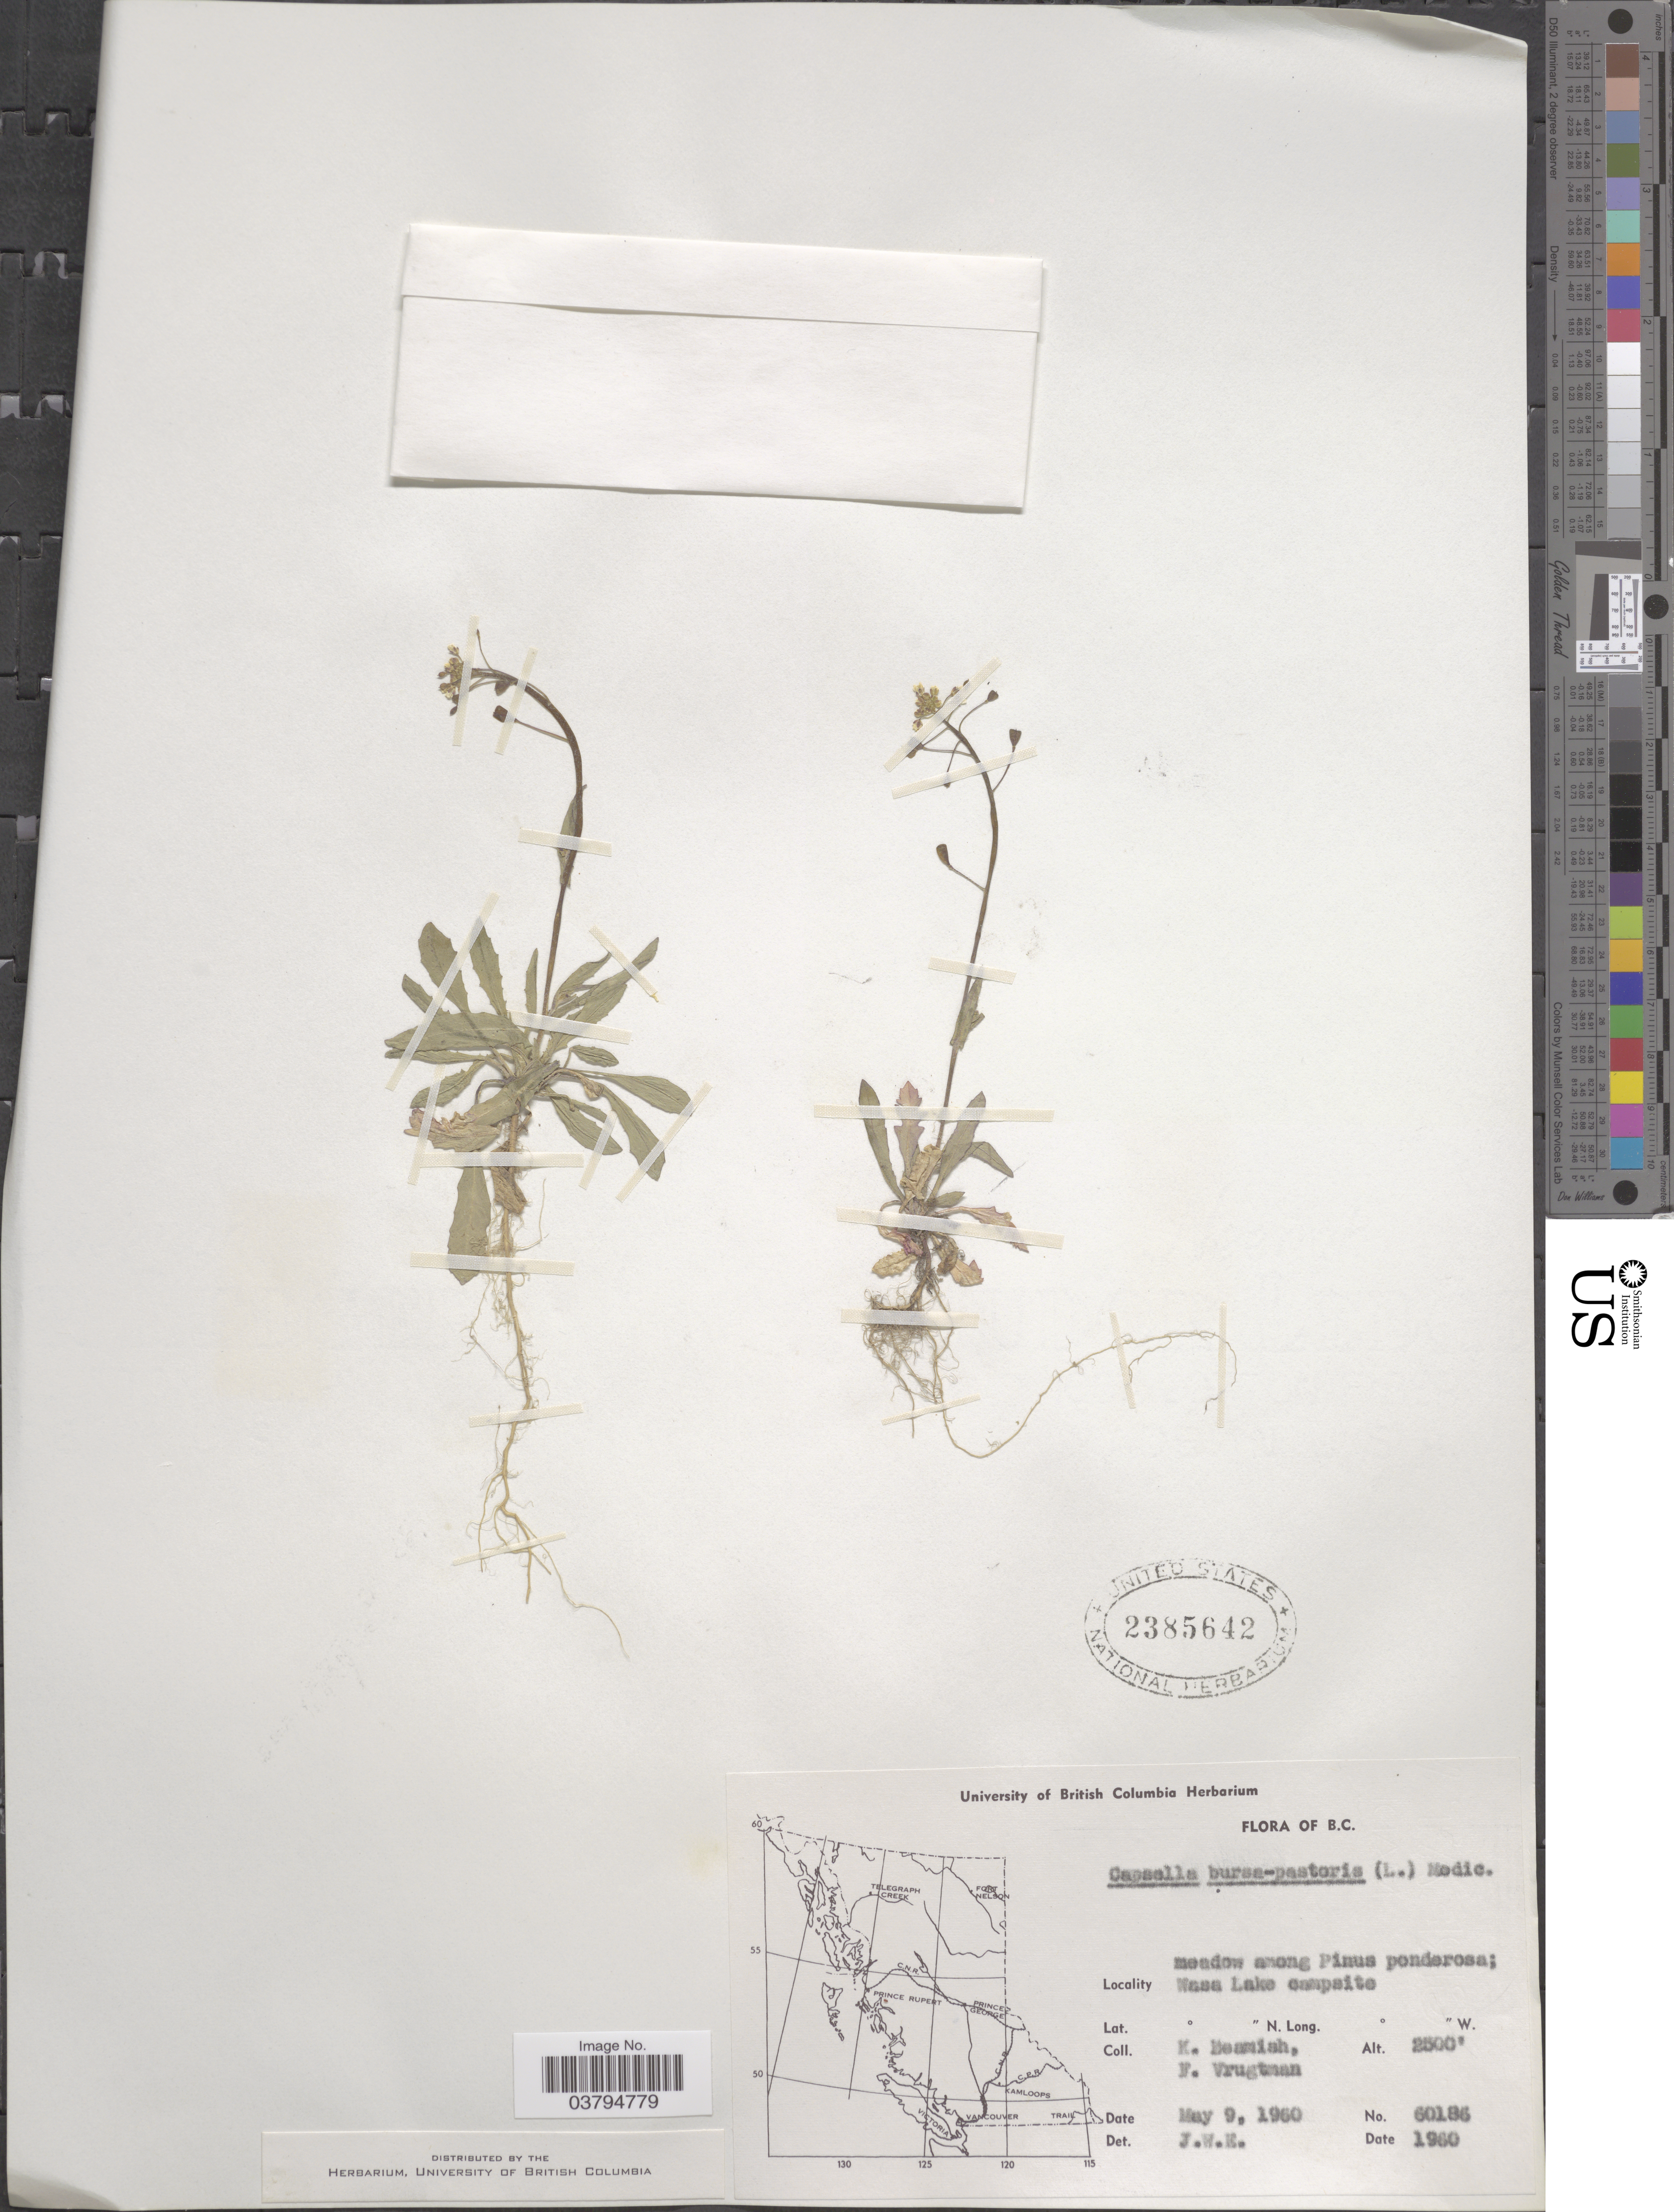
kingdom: Plantae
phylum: Tracheophyta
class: Magnoliopsida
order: Brassicales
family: Brassicaceae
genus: Capsella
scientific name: Capsella bursa-pastoris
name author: (L.) Medik.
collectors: K. Beamish & F. Vrugtman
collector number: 60186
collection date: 1960-05-09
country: Canada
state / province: British Columbia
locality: Wasa Lake campsite.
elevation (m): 762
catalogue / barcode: US 2385642